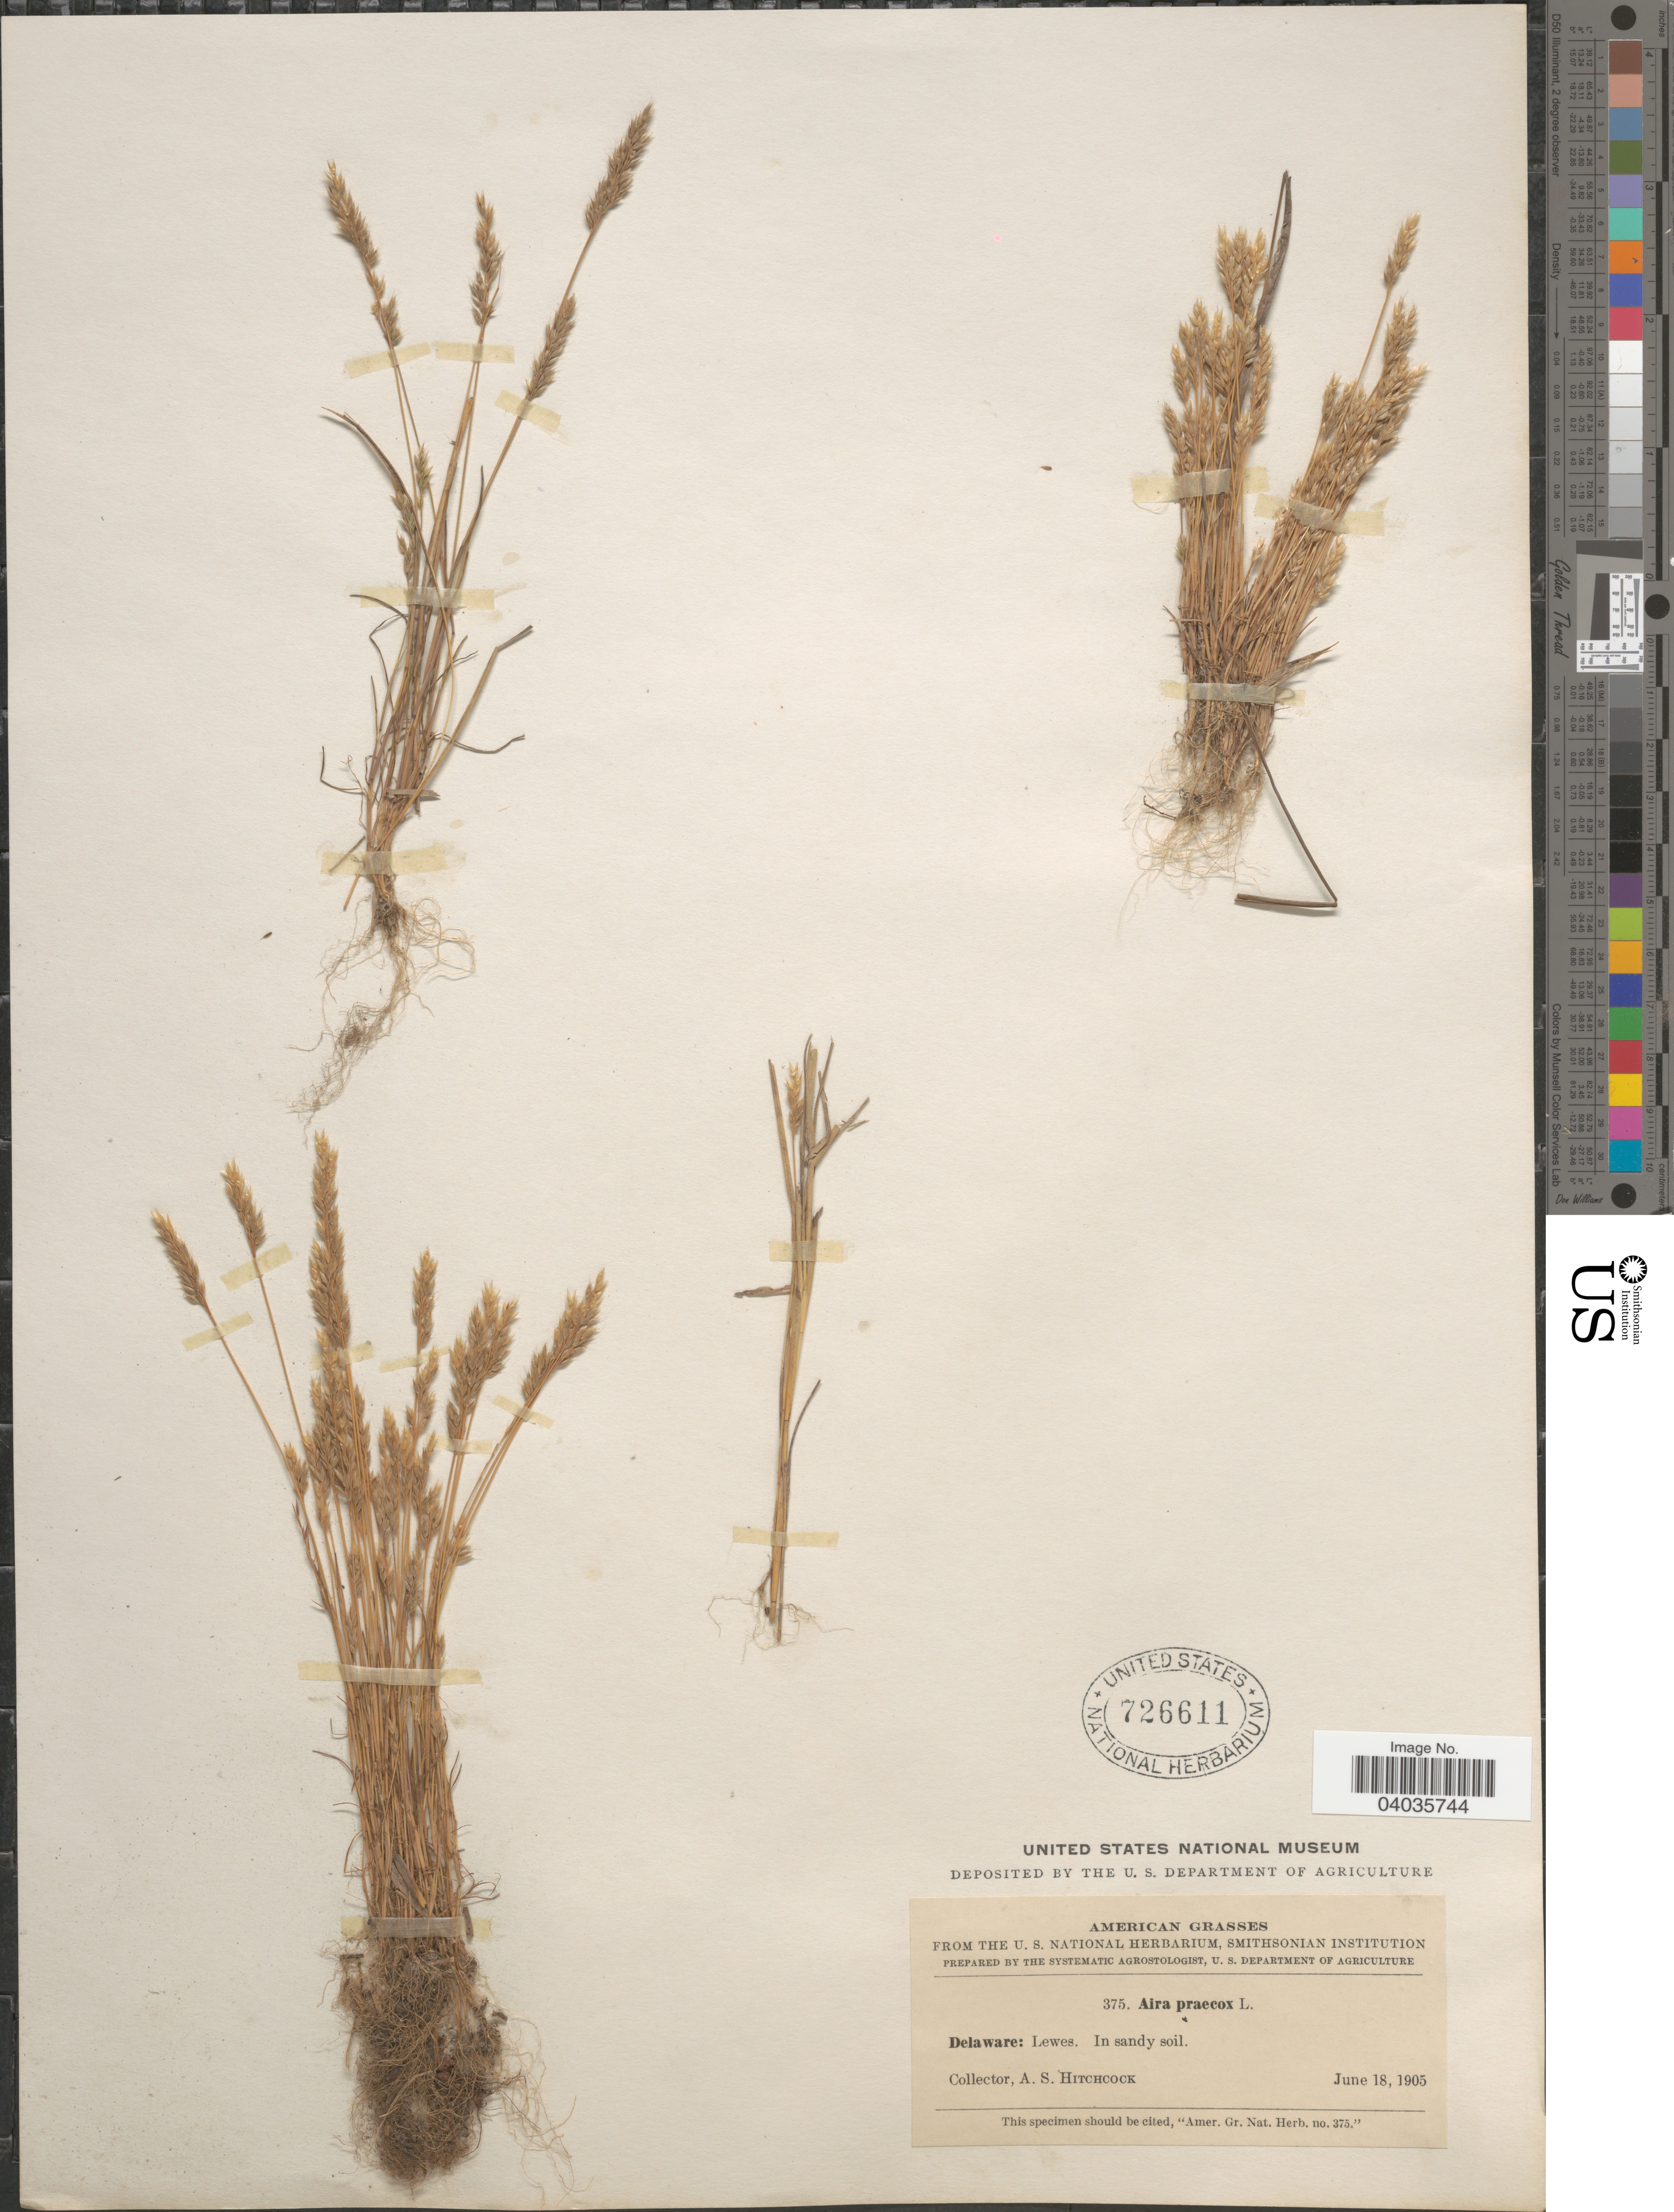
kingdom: Plantae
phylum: Tracheophyta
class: Liliopsida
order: Poales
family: Poaceae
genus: Aira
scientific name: Aira praecox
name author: L.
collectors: A. S. Hitchcock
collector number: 375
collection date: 1905-06-18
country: United States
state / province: Delaware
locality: Lewes.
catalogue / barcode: US 726611